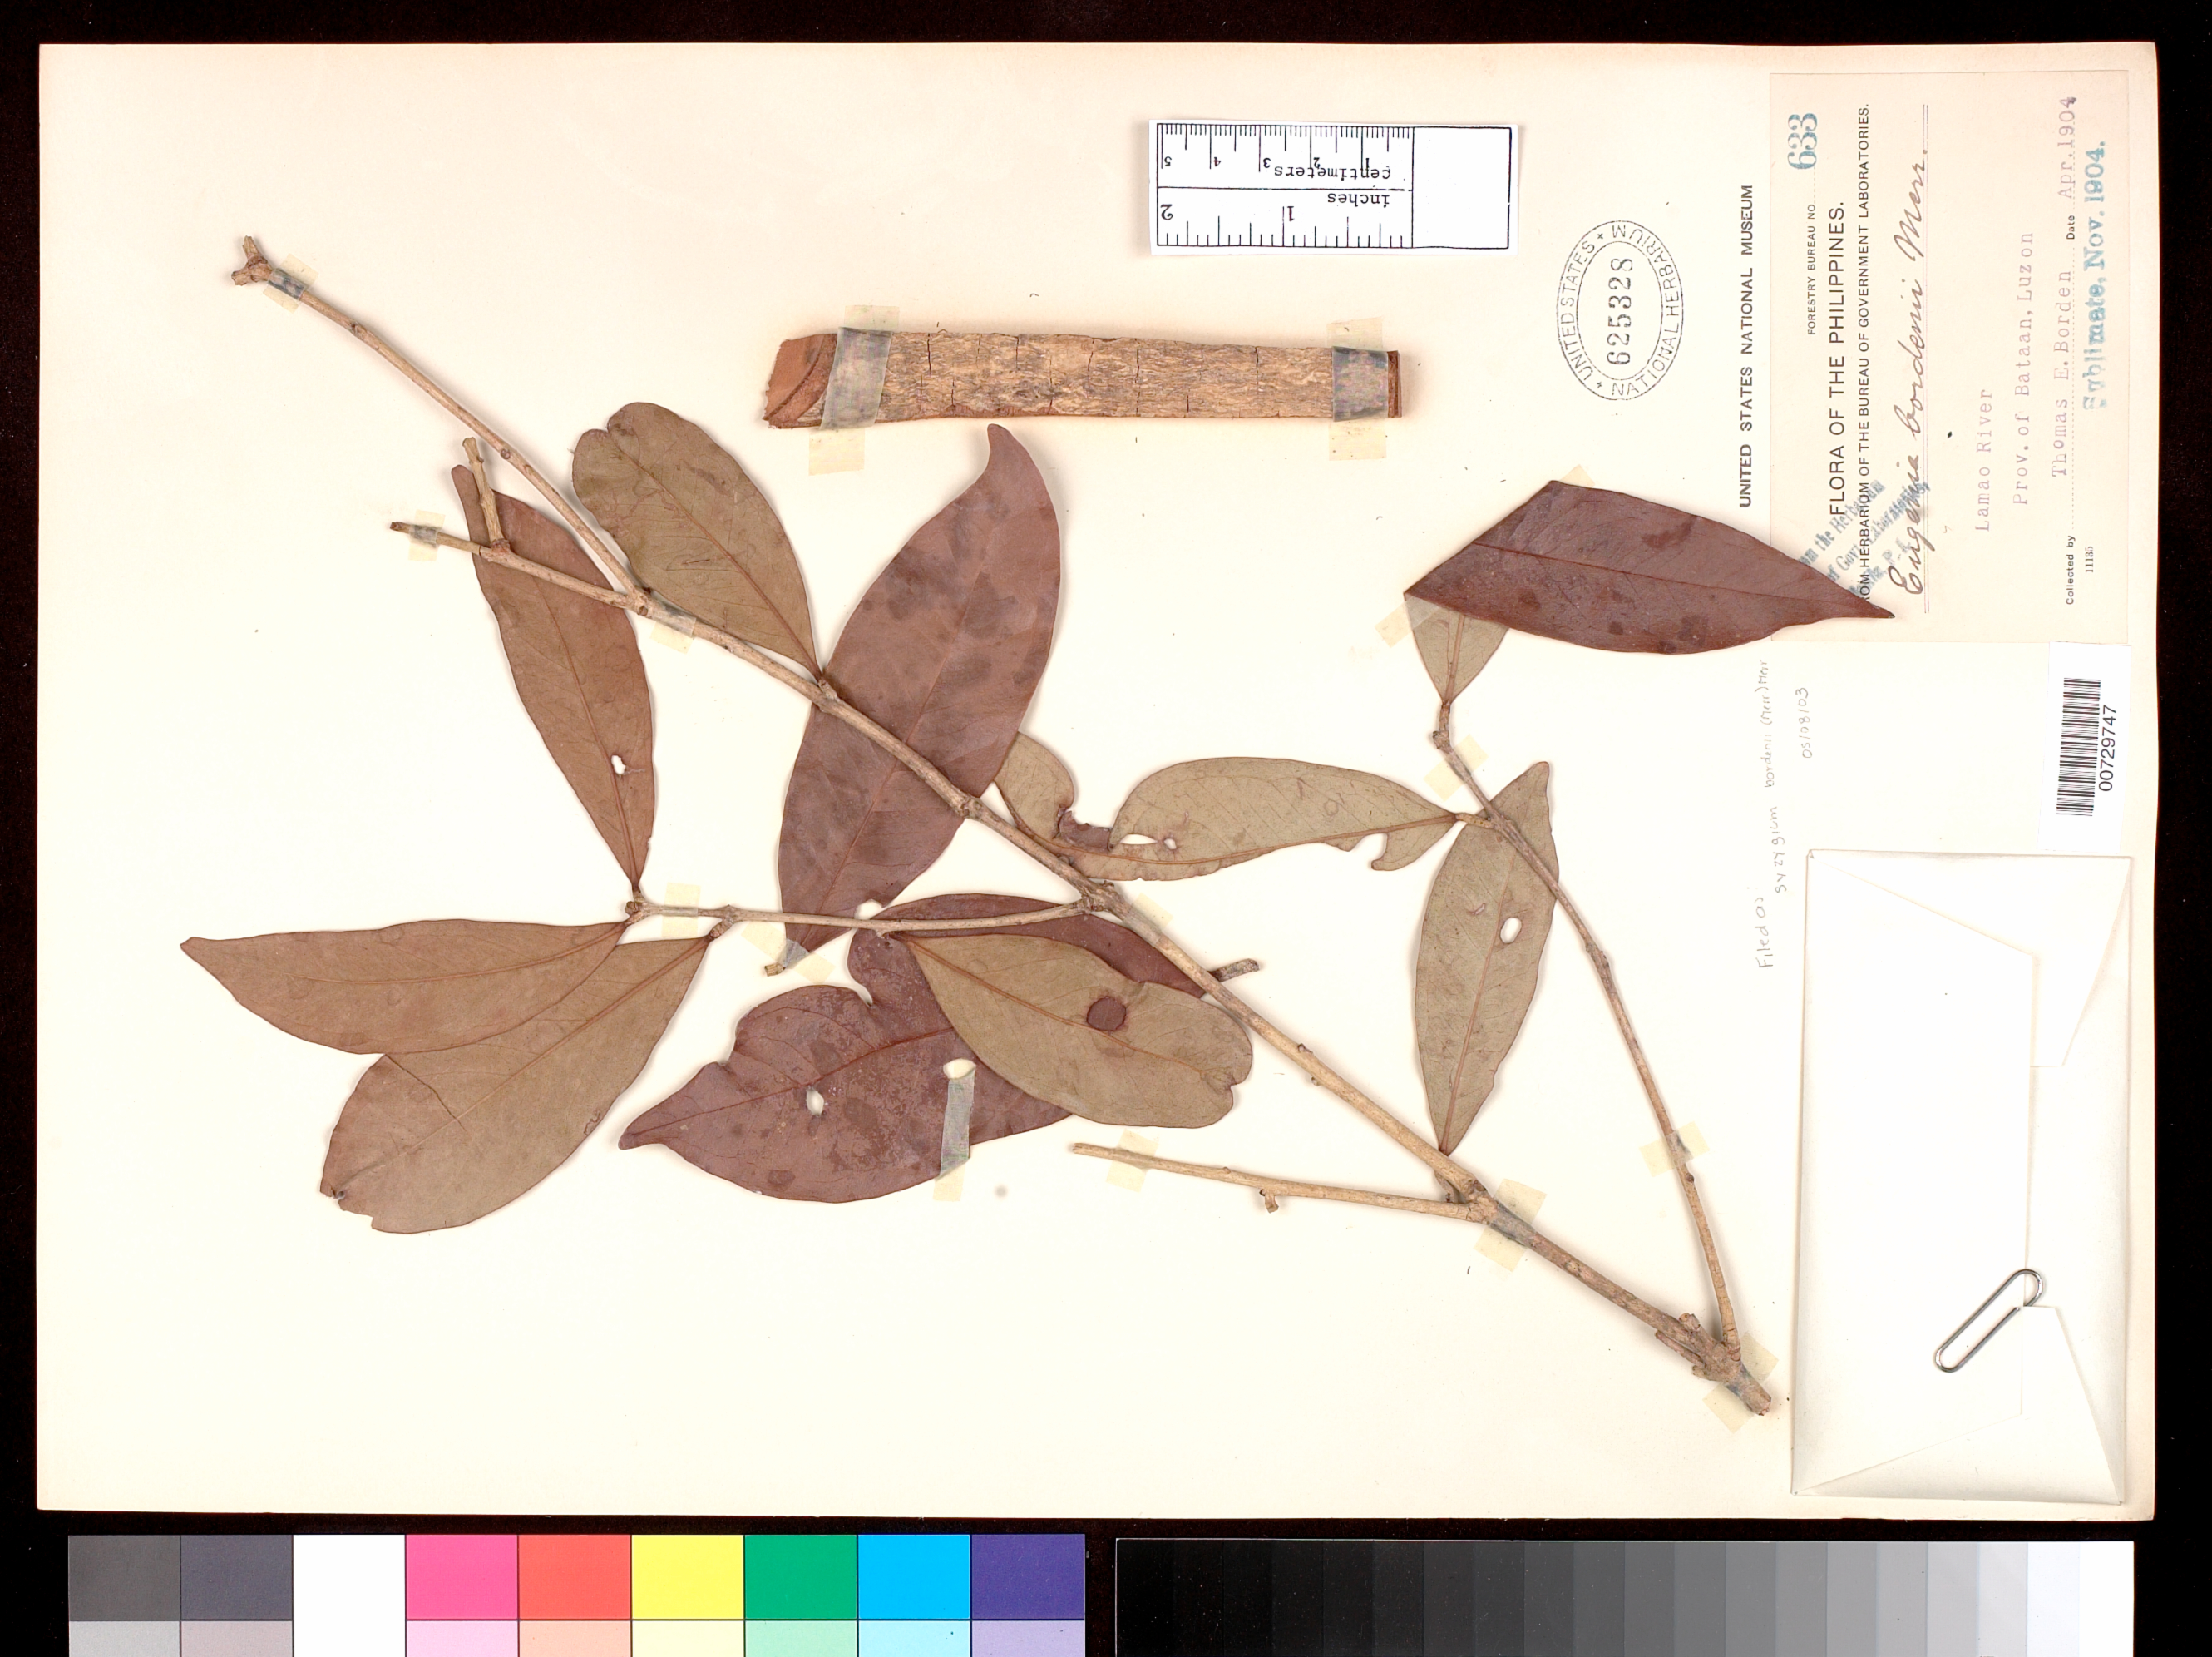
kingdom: Plantae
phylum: Tracheophyta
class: Magnoliopsida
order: Myrtales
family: Myrtaceae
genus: Syzygium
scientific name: Syzygium bordenii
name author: (Merr.) Merr.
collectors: T. E. Borden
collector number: For. Bur.633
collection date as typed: Apr 1904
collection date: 1904-04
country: Philippines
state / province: Central Luzon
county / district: Bataan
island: Luzon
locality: Lamao River.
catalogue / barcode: US 625328